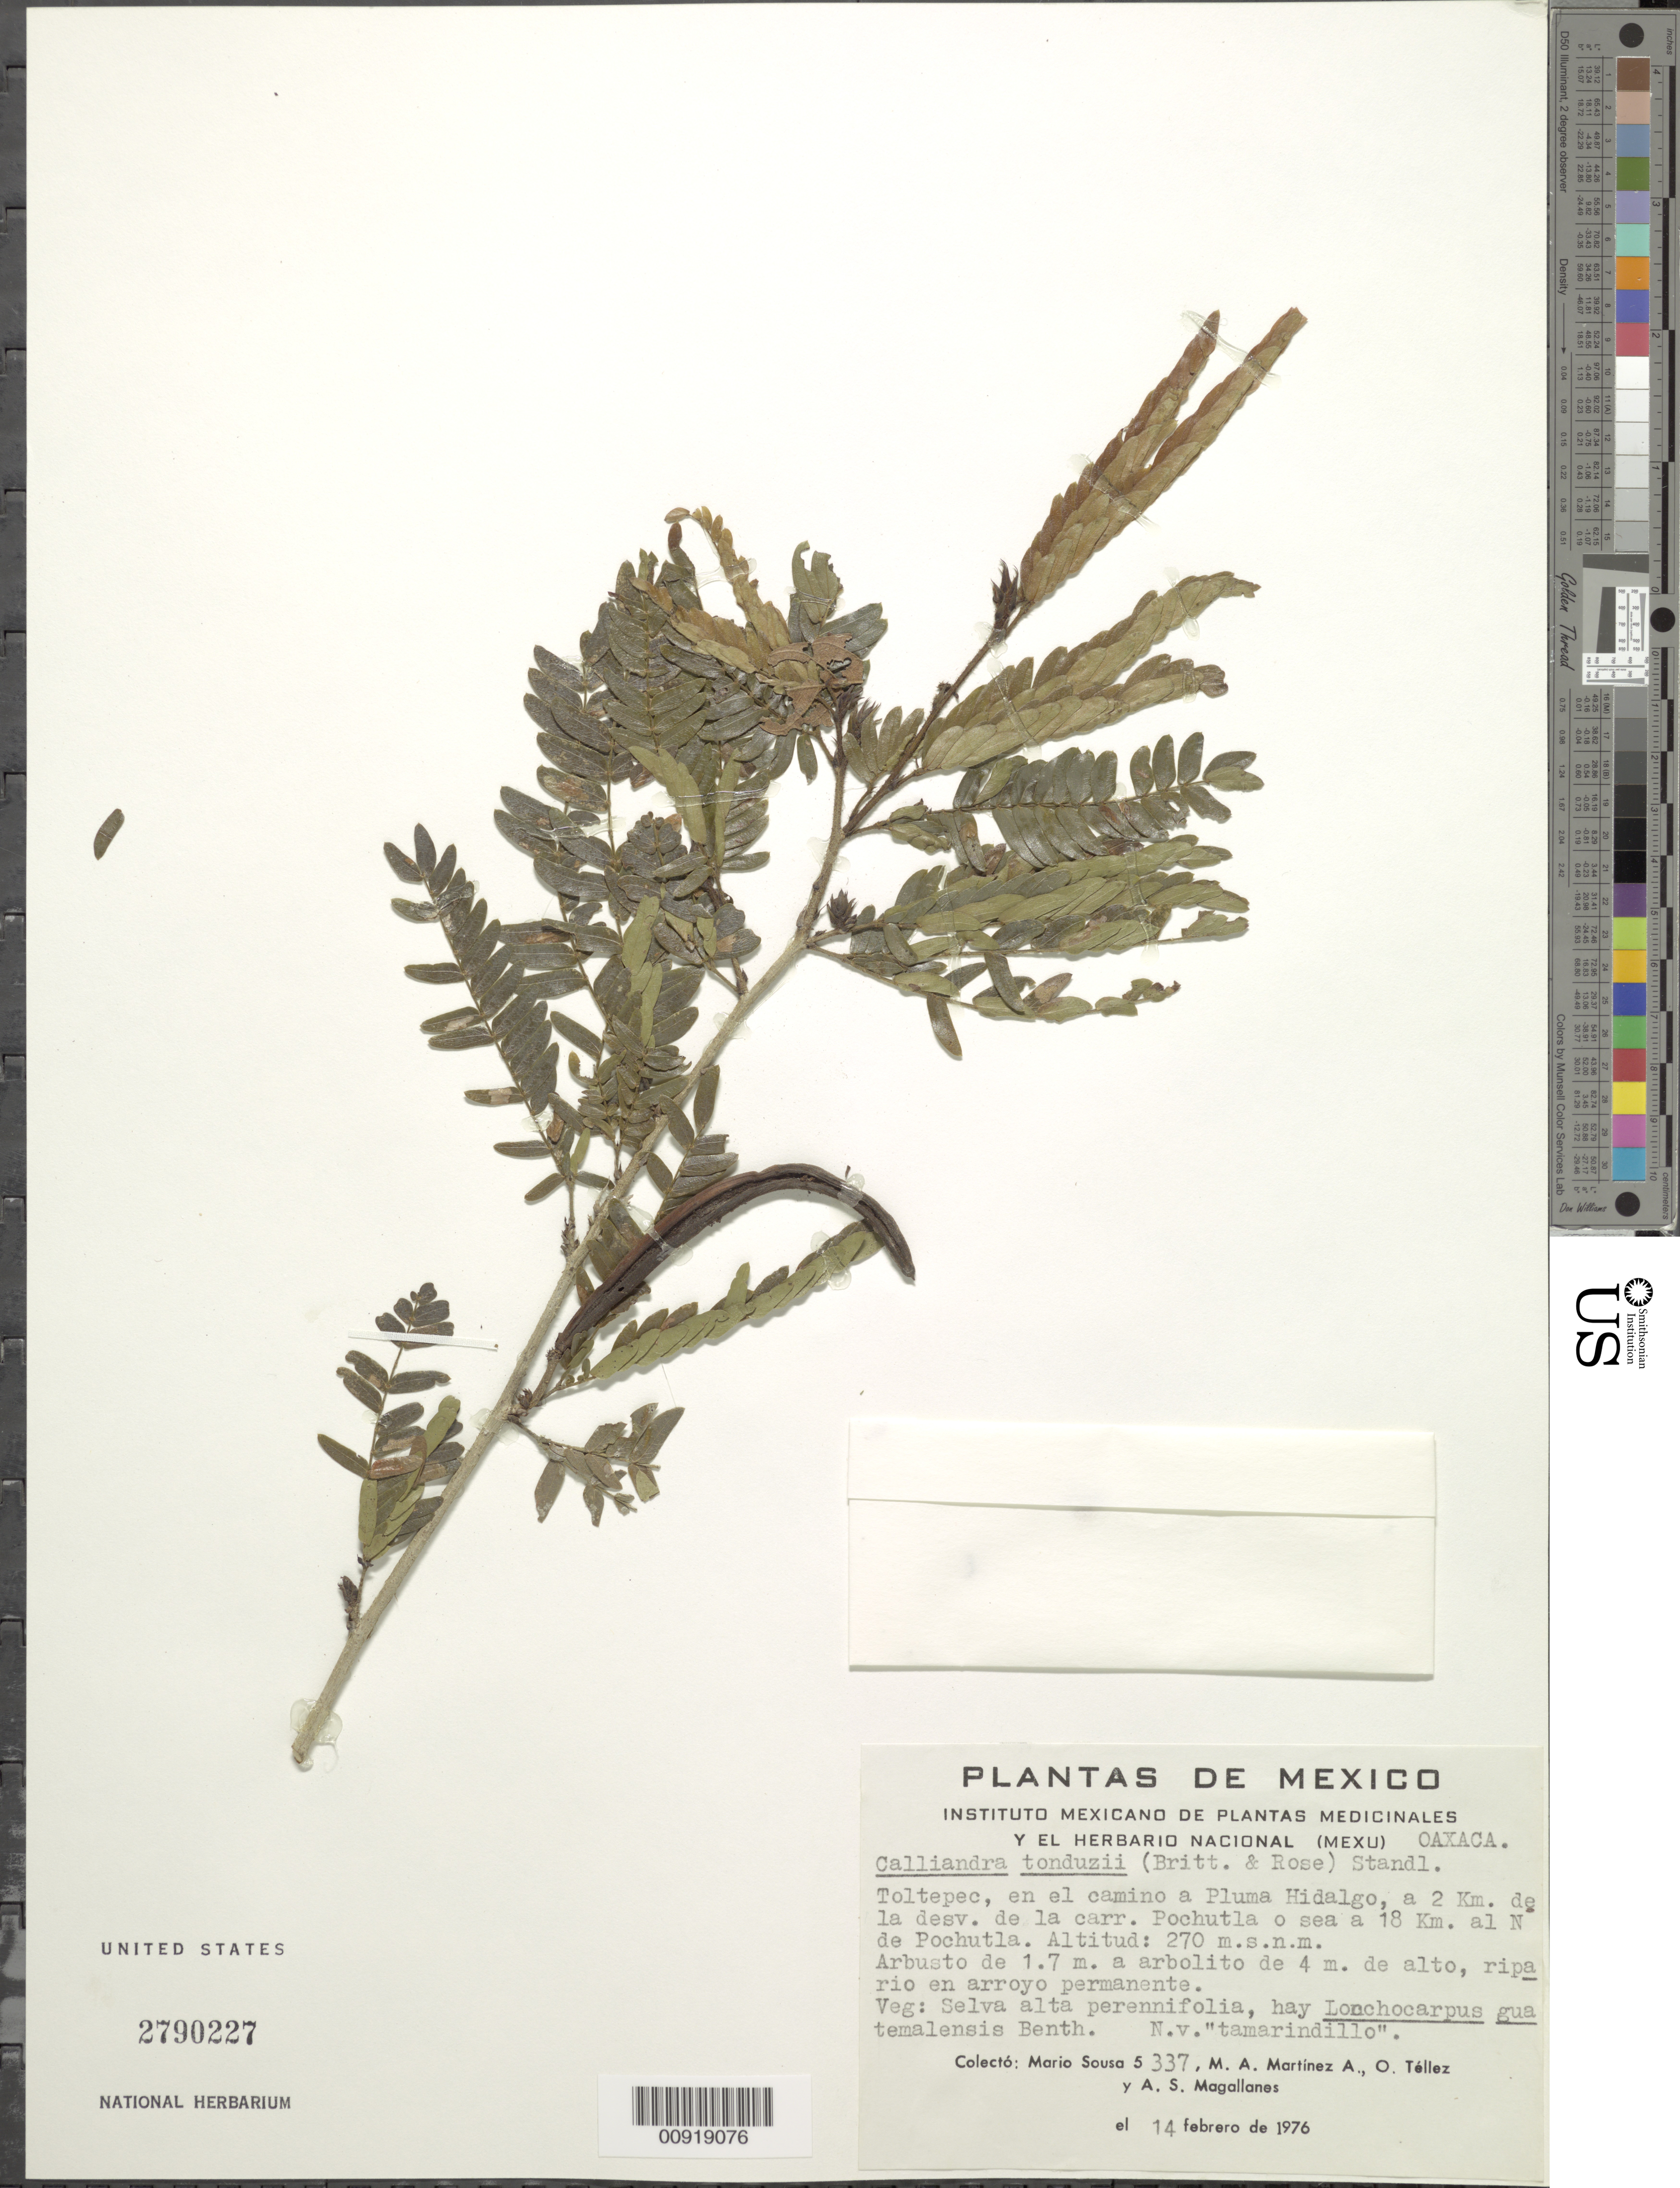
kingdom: Plantae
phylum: Tracheophyta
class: Magnoliopsida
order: Fabales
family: Fabaceae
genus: Calliandra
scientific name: Calliandra tonduzii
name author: (Britton) Standl.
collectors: M. Sousa S., M. A. Martínez Alfaro, O. Téllez V. & A. Magallanes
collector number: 5337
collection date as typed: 14 Feb 1976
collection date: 1976-02-14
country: Mexico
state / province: Oaxaca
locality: Toltepec, en el camino a Pluma Hidalgo, a 2 km. de la desv. De la carr. Pochutla o sea a 18 km. al N de Pochutla.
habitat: Ripario en arroyo permanente. Selva alta perennifolia, hay Lonchocarpus guatemalensis Benth.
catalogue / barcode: US 2790227